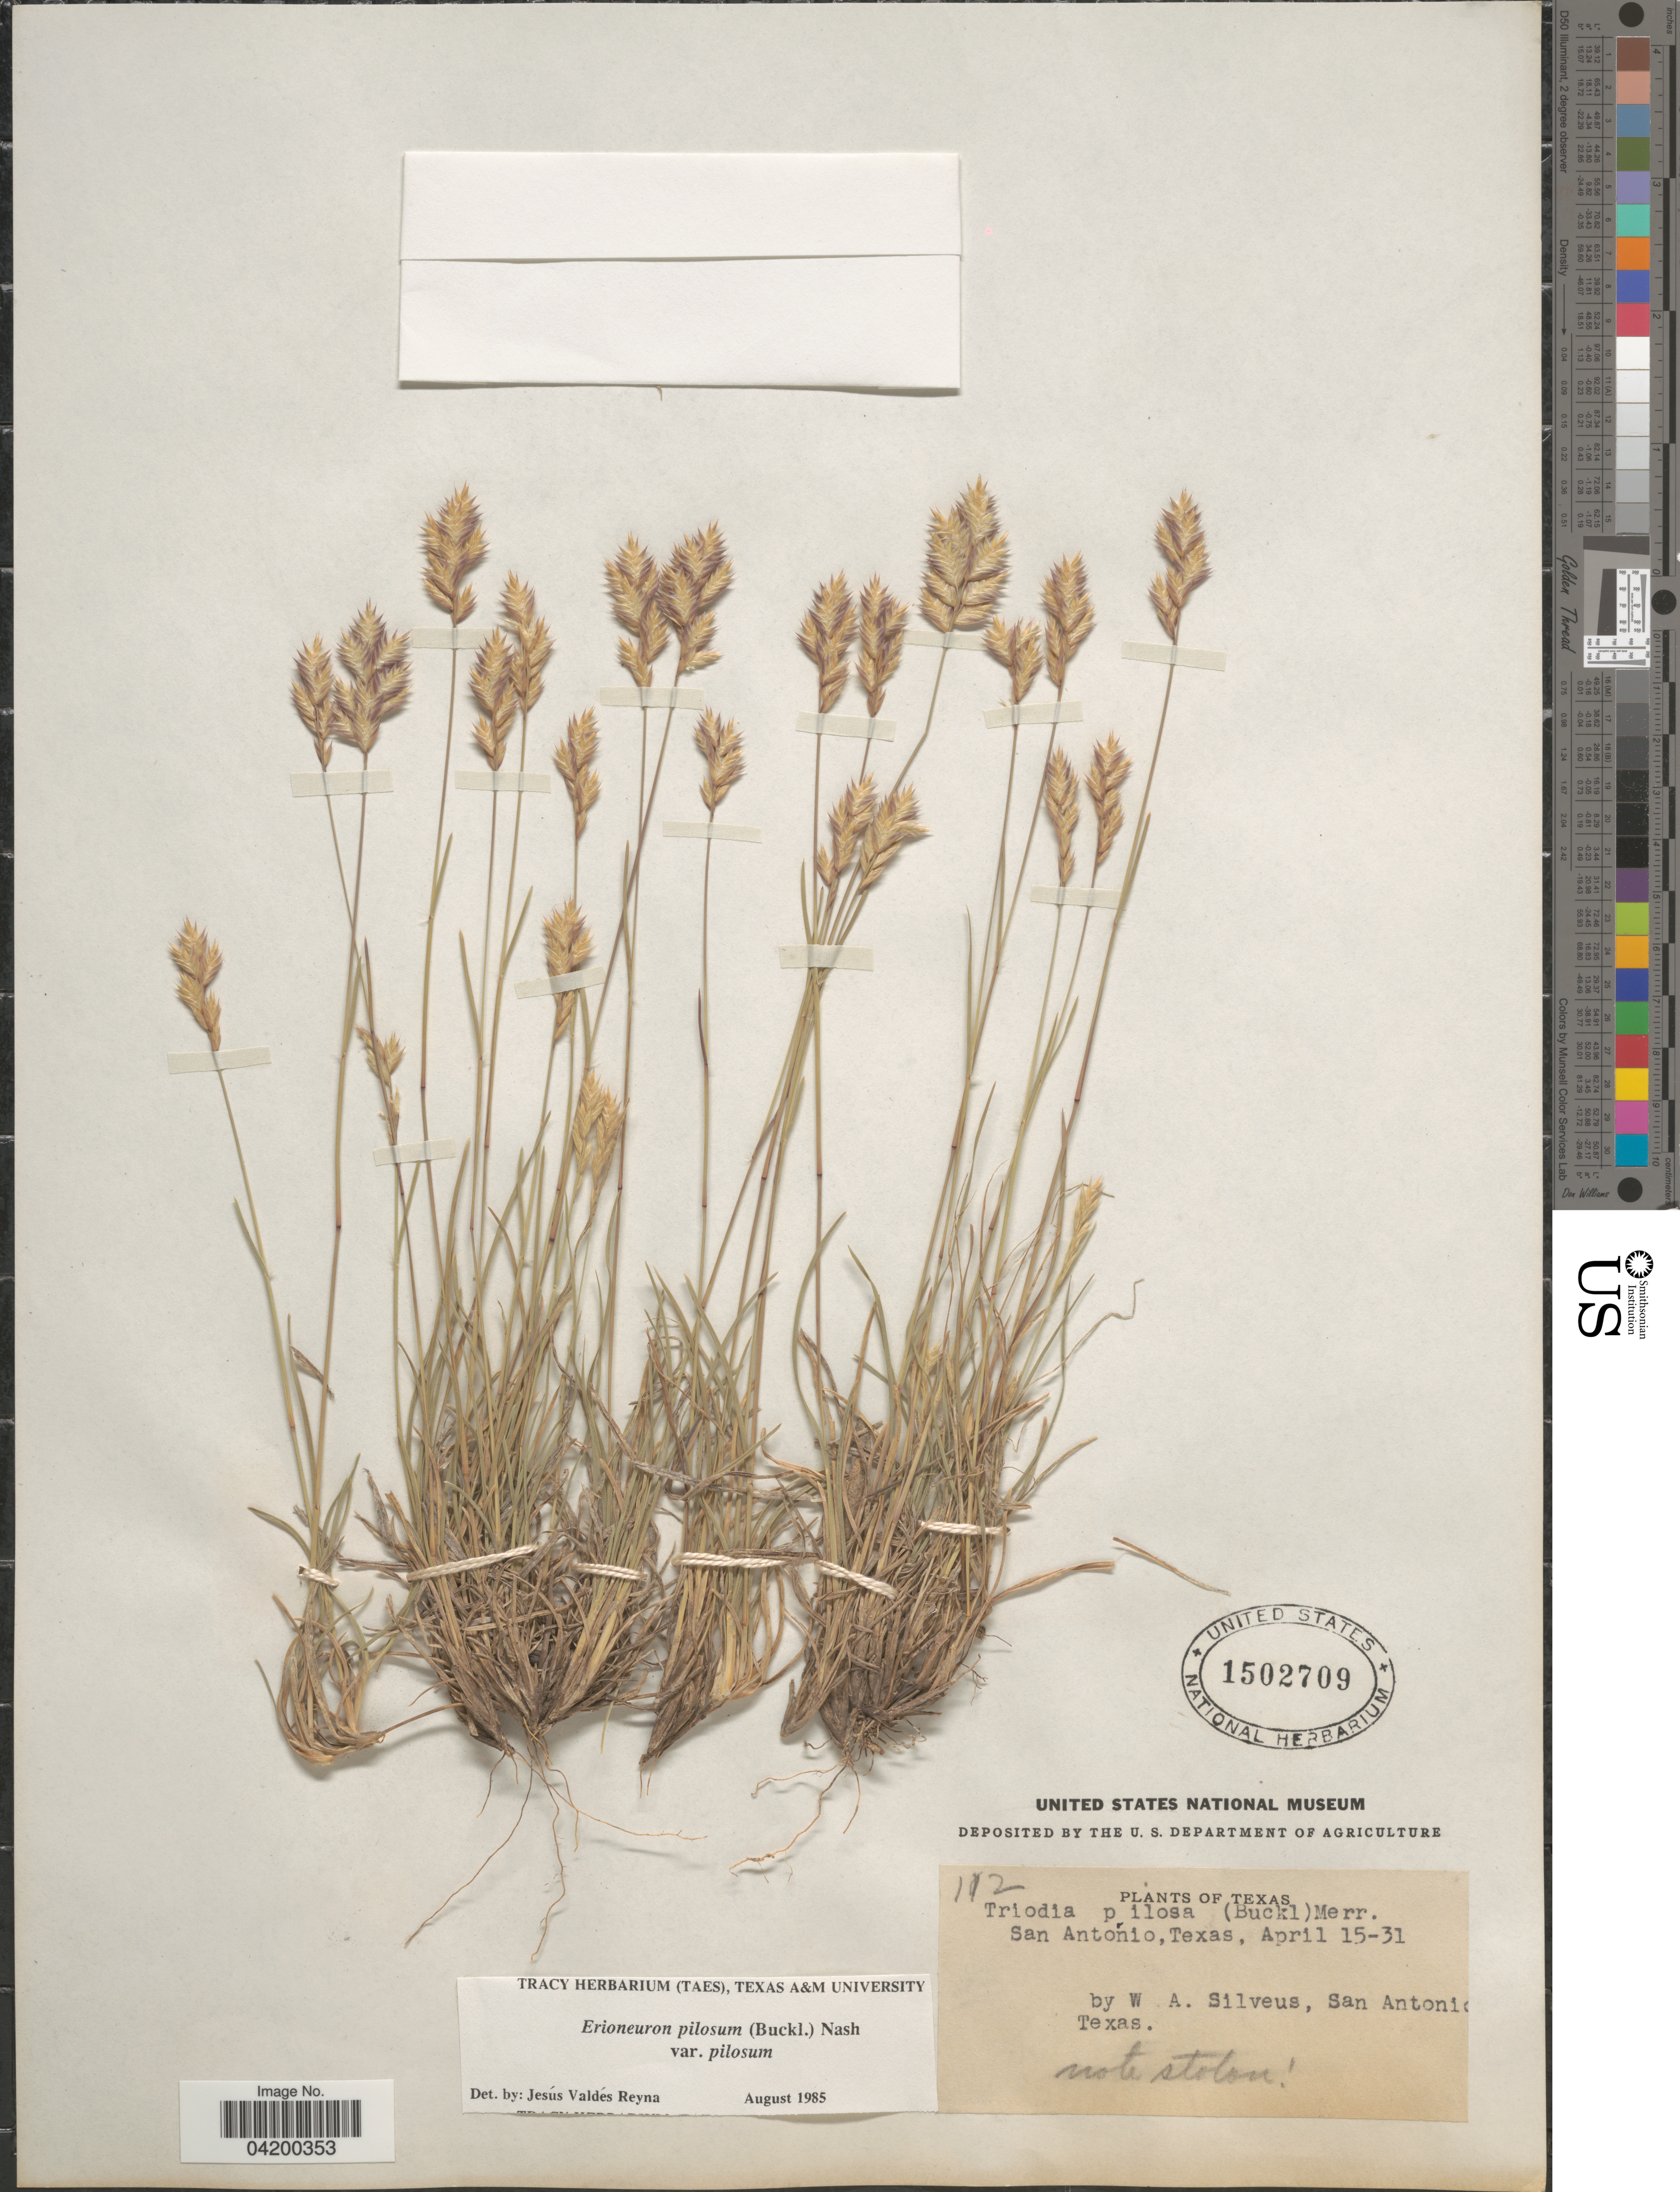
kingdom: Plantae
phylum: Tracheophyta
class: Liliopsida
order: Poales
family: Poaceae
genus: Erioneuron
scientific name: Erioneuron pilosum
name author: (Buckley) Nash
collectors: W. Silveus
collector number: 112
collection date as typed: Transcribed d/m/y: 15/4/31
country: United States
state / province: Texas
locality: San Antonio.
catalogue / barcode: US 1502709